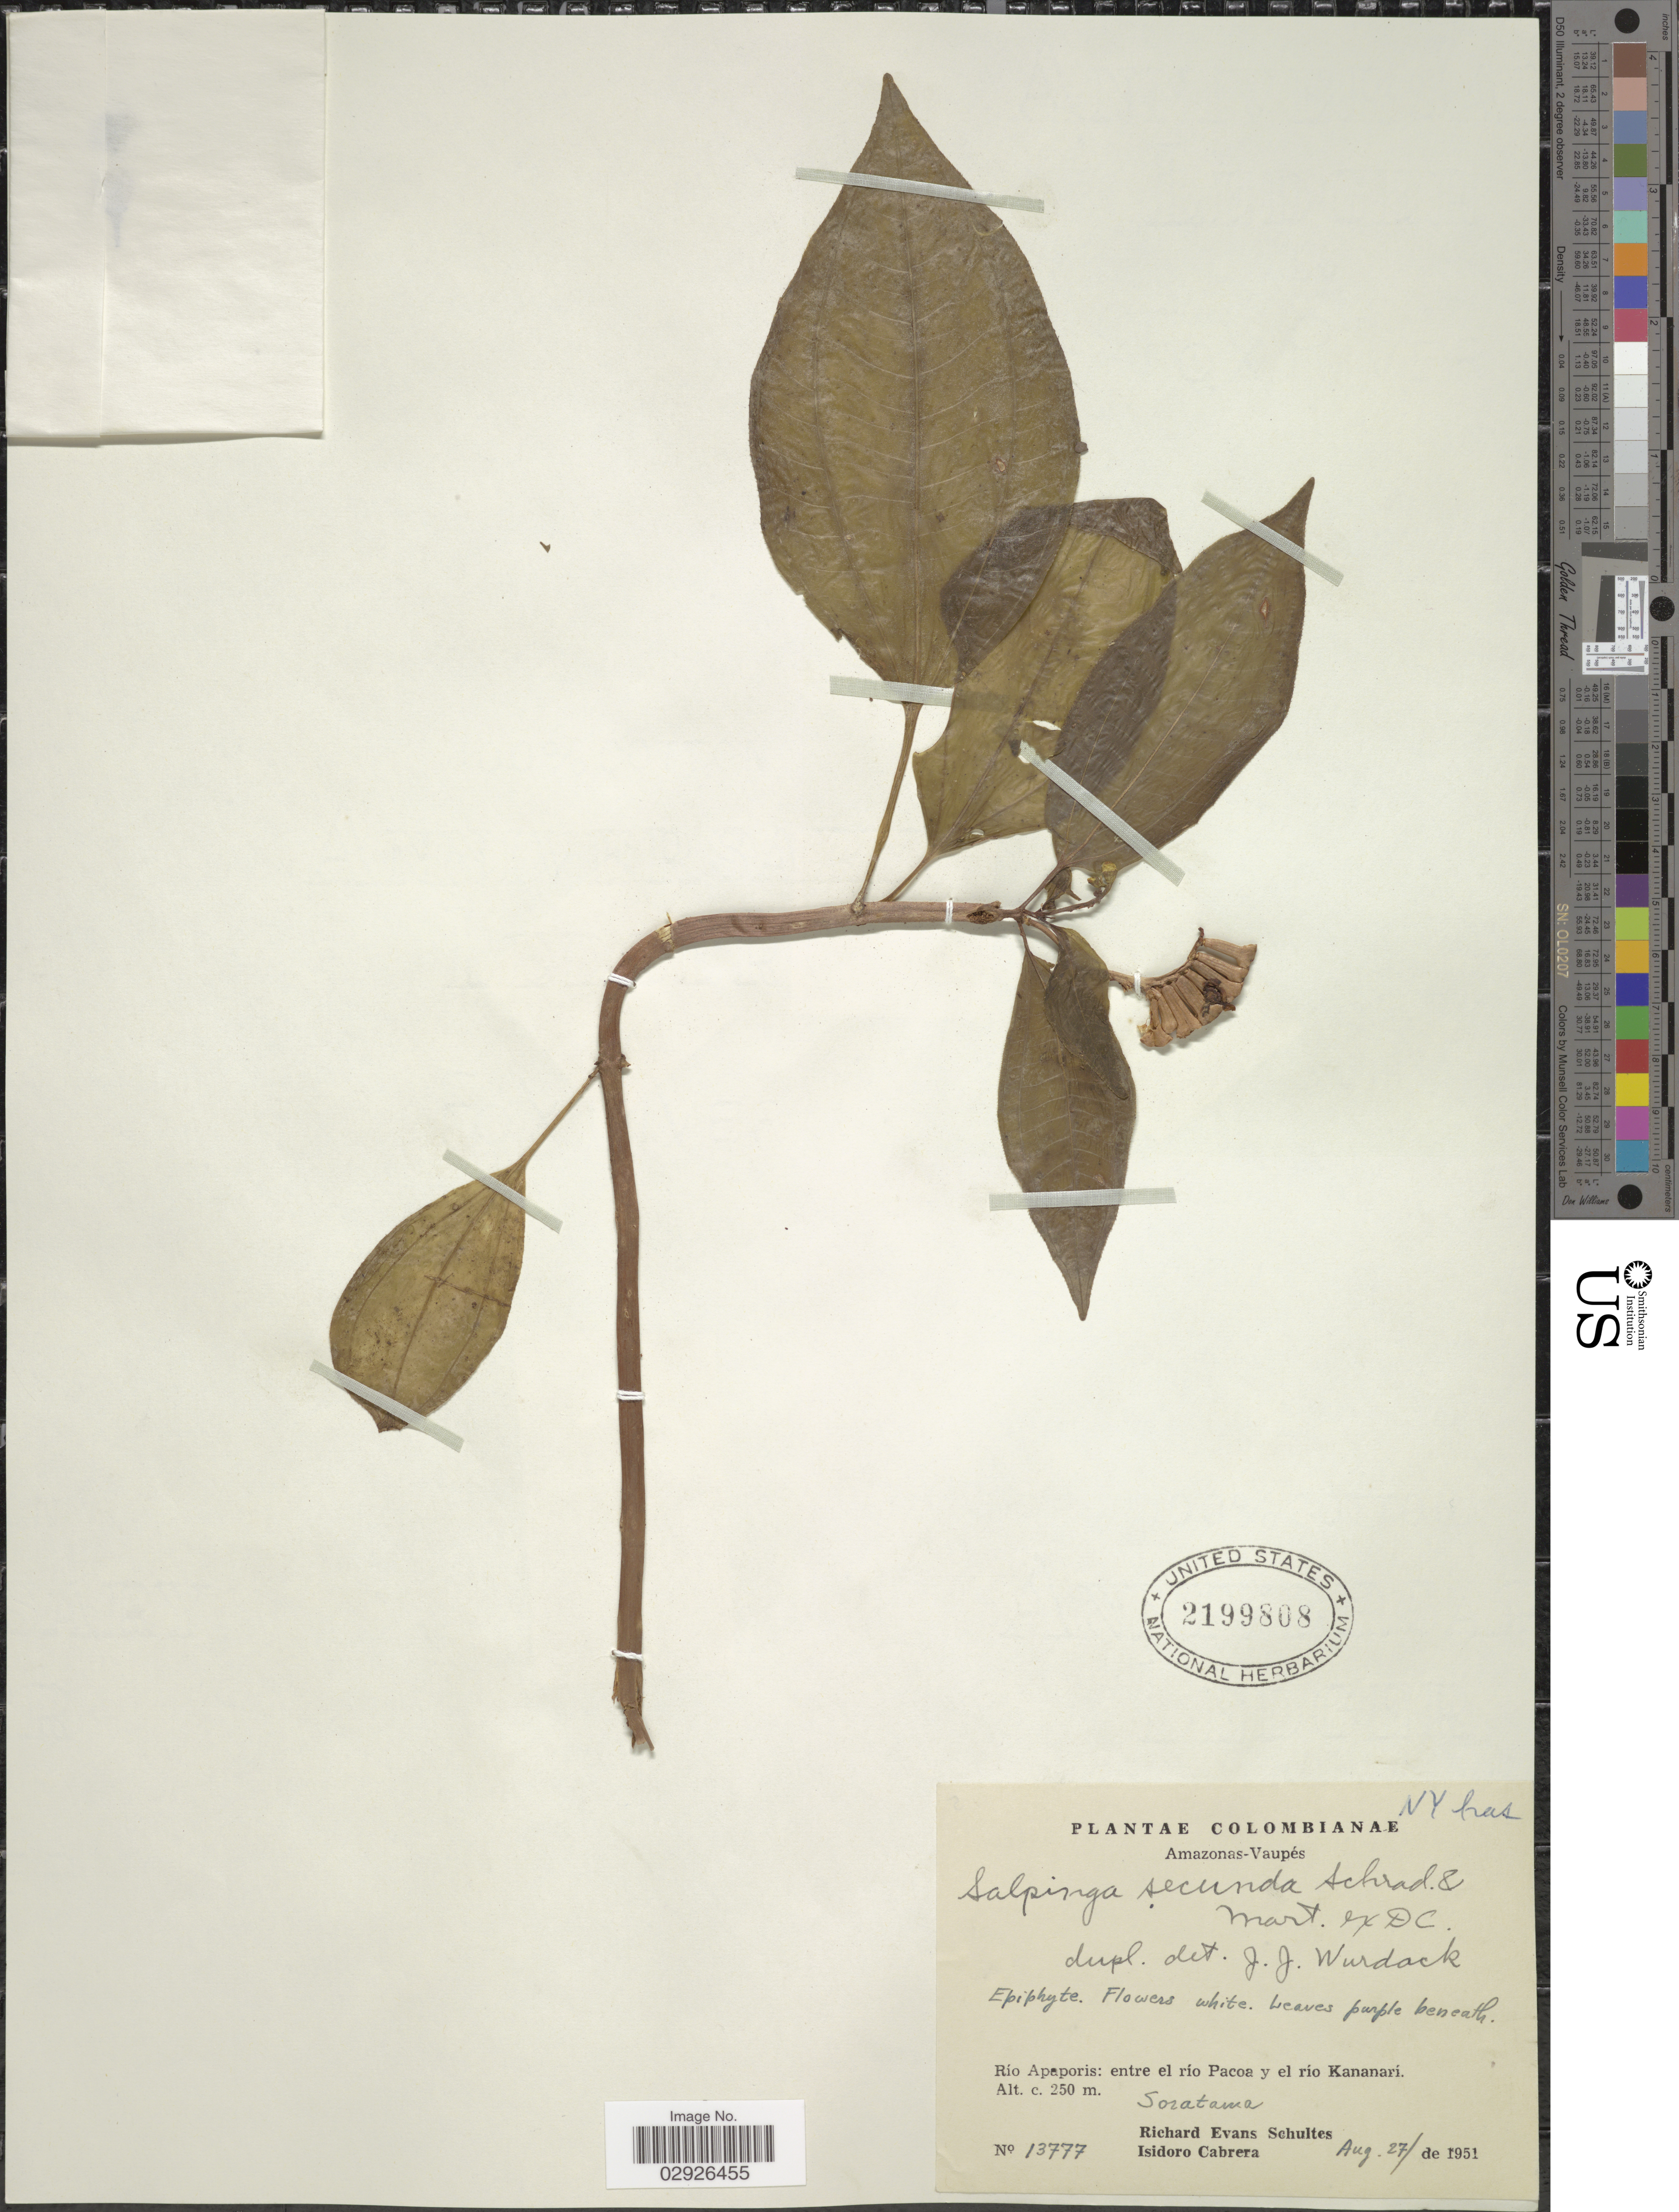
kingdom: Plantae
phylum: Tracheophyta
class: Magnoliopsida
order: Myrtales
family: Melastomataceae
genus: Salpinga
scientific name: Salpinga secunda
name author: Schrank & Mart. ex DC.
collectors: R. E. Schultes & I. Cabrera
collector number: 13777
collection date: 1951-08-27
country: Colombia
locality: Amazonas-Vaupés. Río Apaporis: entre el río Pacoa y el río Kananari. Soratama.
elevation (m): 250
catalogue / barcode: US 2199808